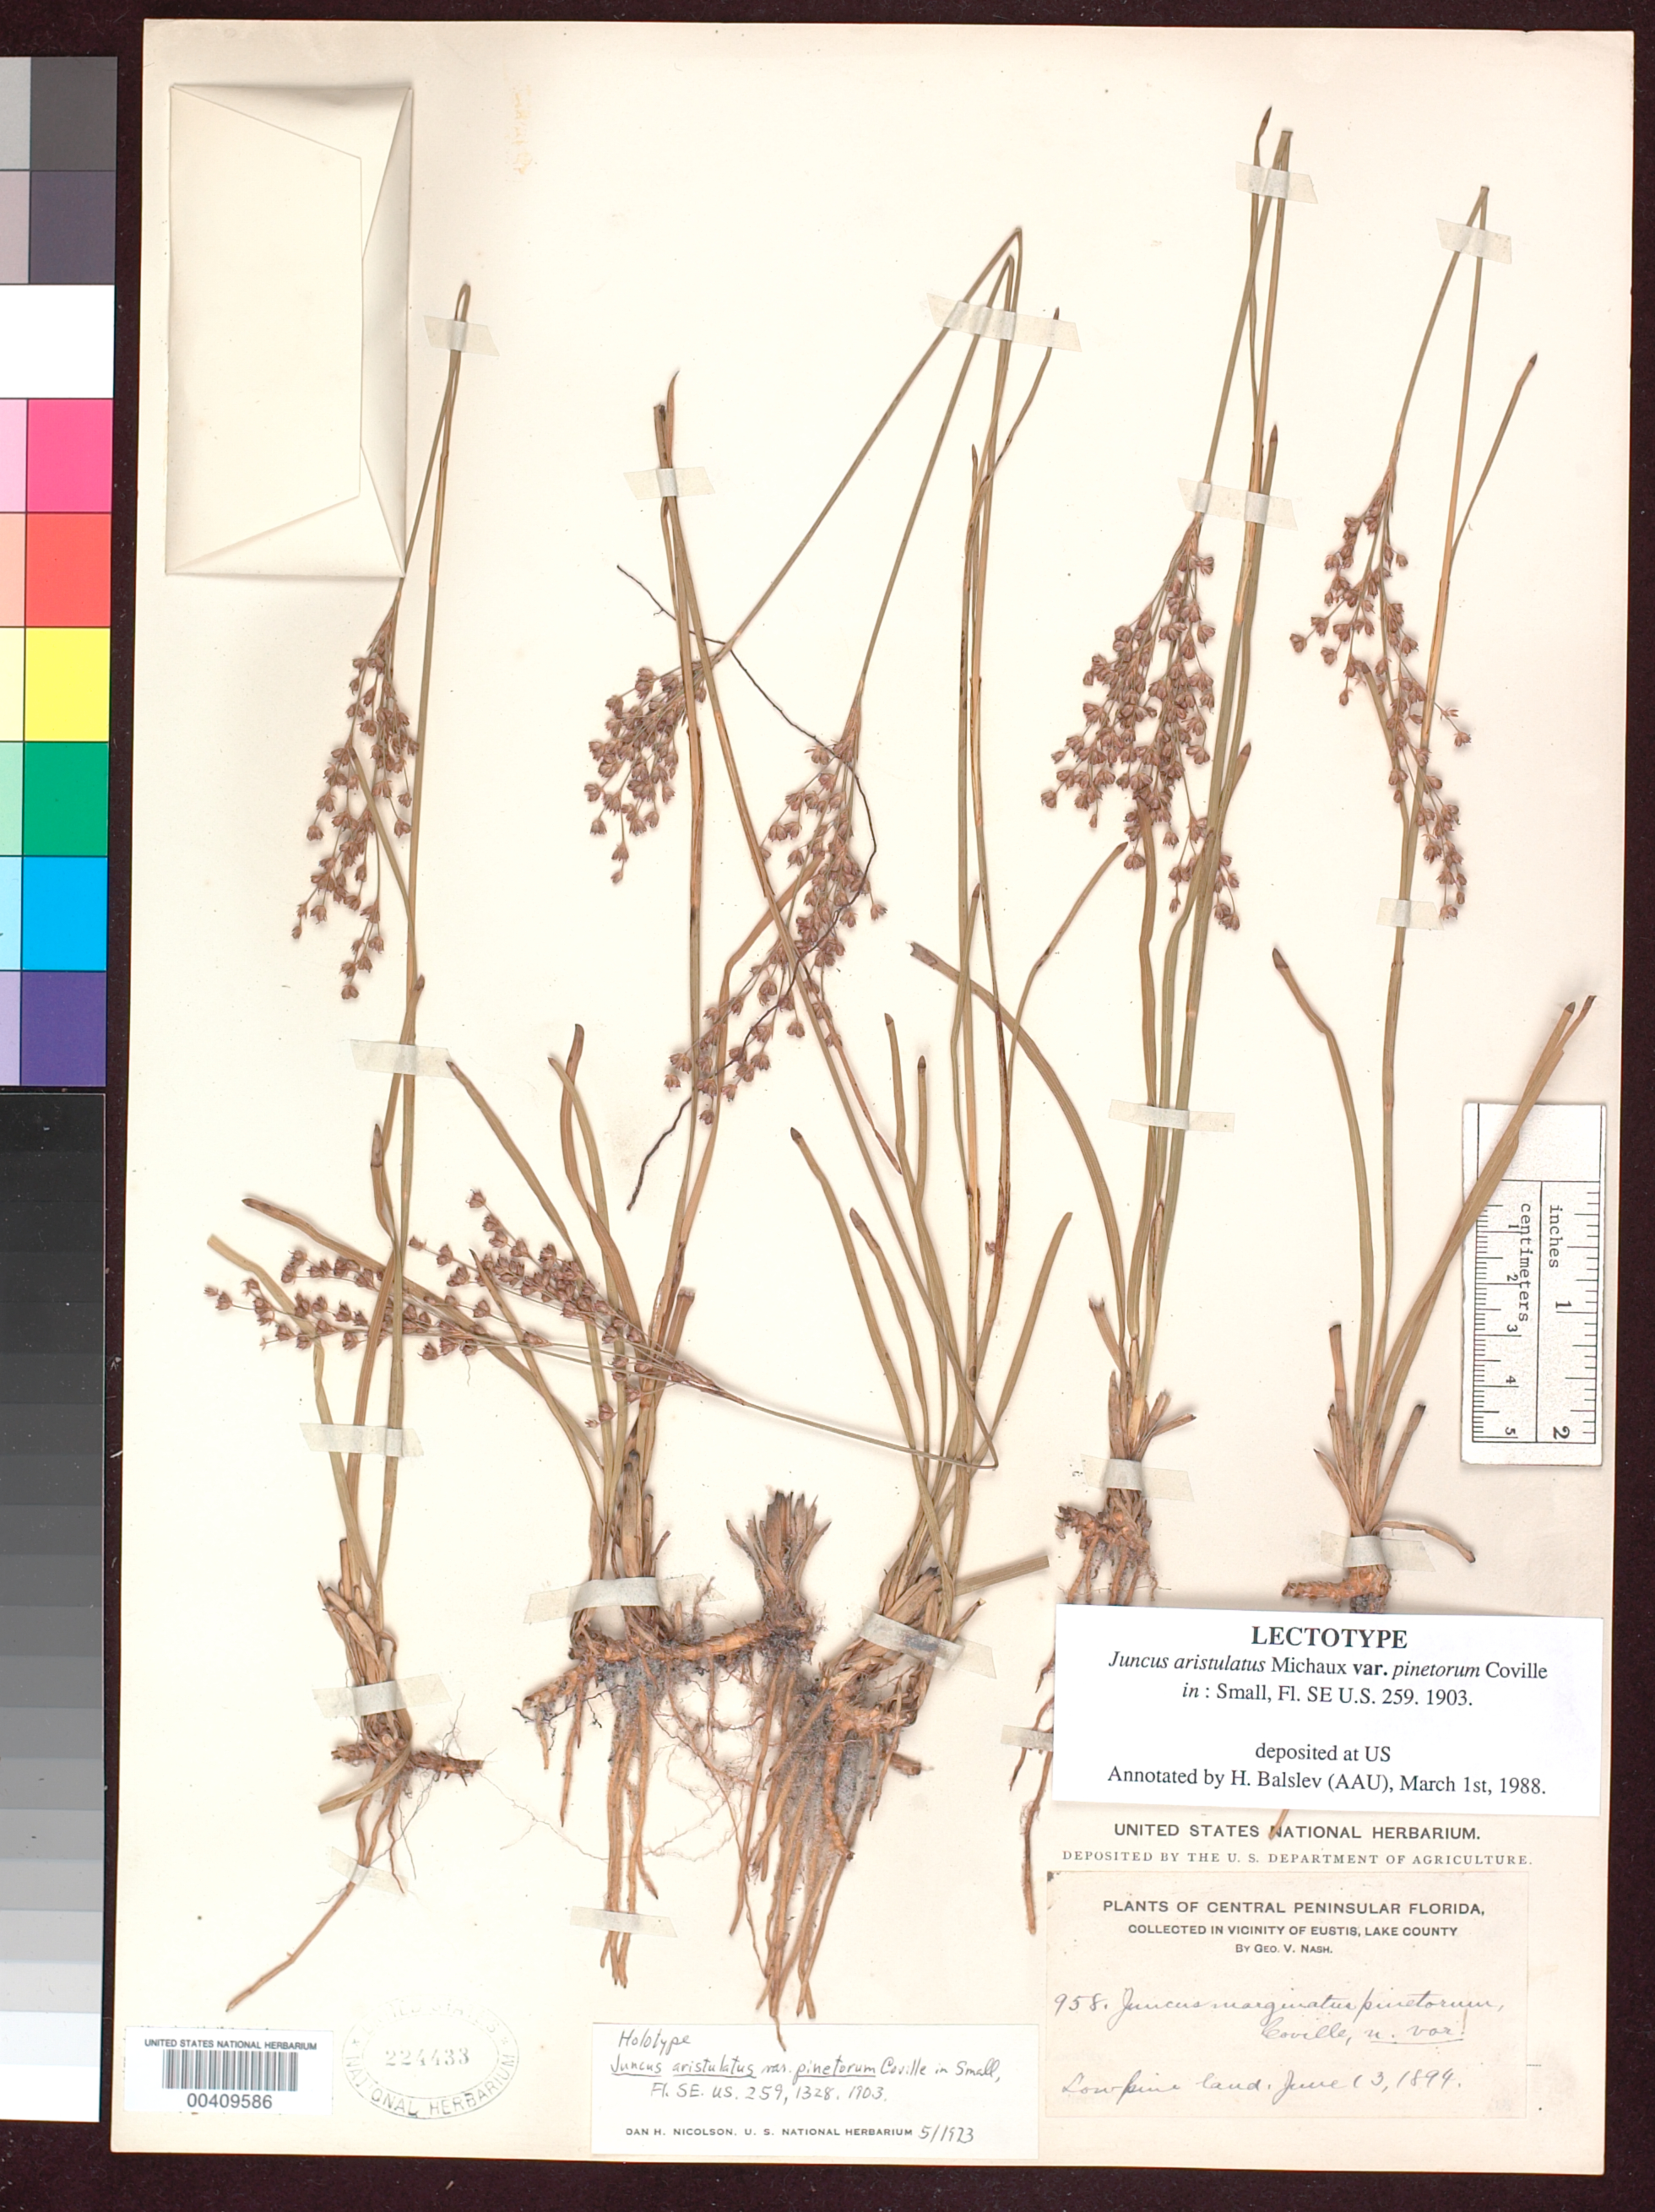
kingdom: Plantae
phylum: Tracheophyta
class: Liliopsida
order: Poales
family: Juncaceae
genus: Juncus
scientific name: Juncus aristulatus var. pinetorum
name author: Coville in Small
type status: Holotype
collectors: G. V. Nash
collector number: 958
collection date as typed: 13 Jun 1894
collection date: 1894-06-13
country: United States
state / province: Florida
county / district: Lake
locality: Eustis vicinity.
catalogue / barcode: US 224433